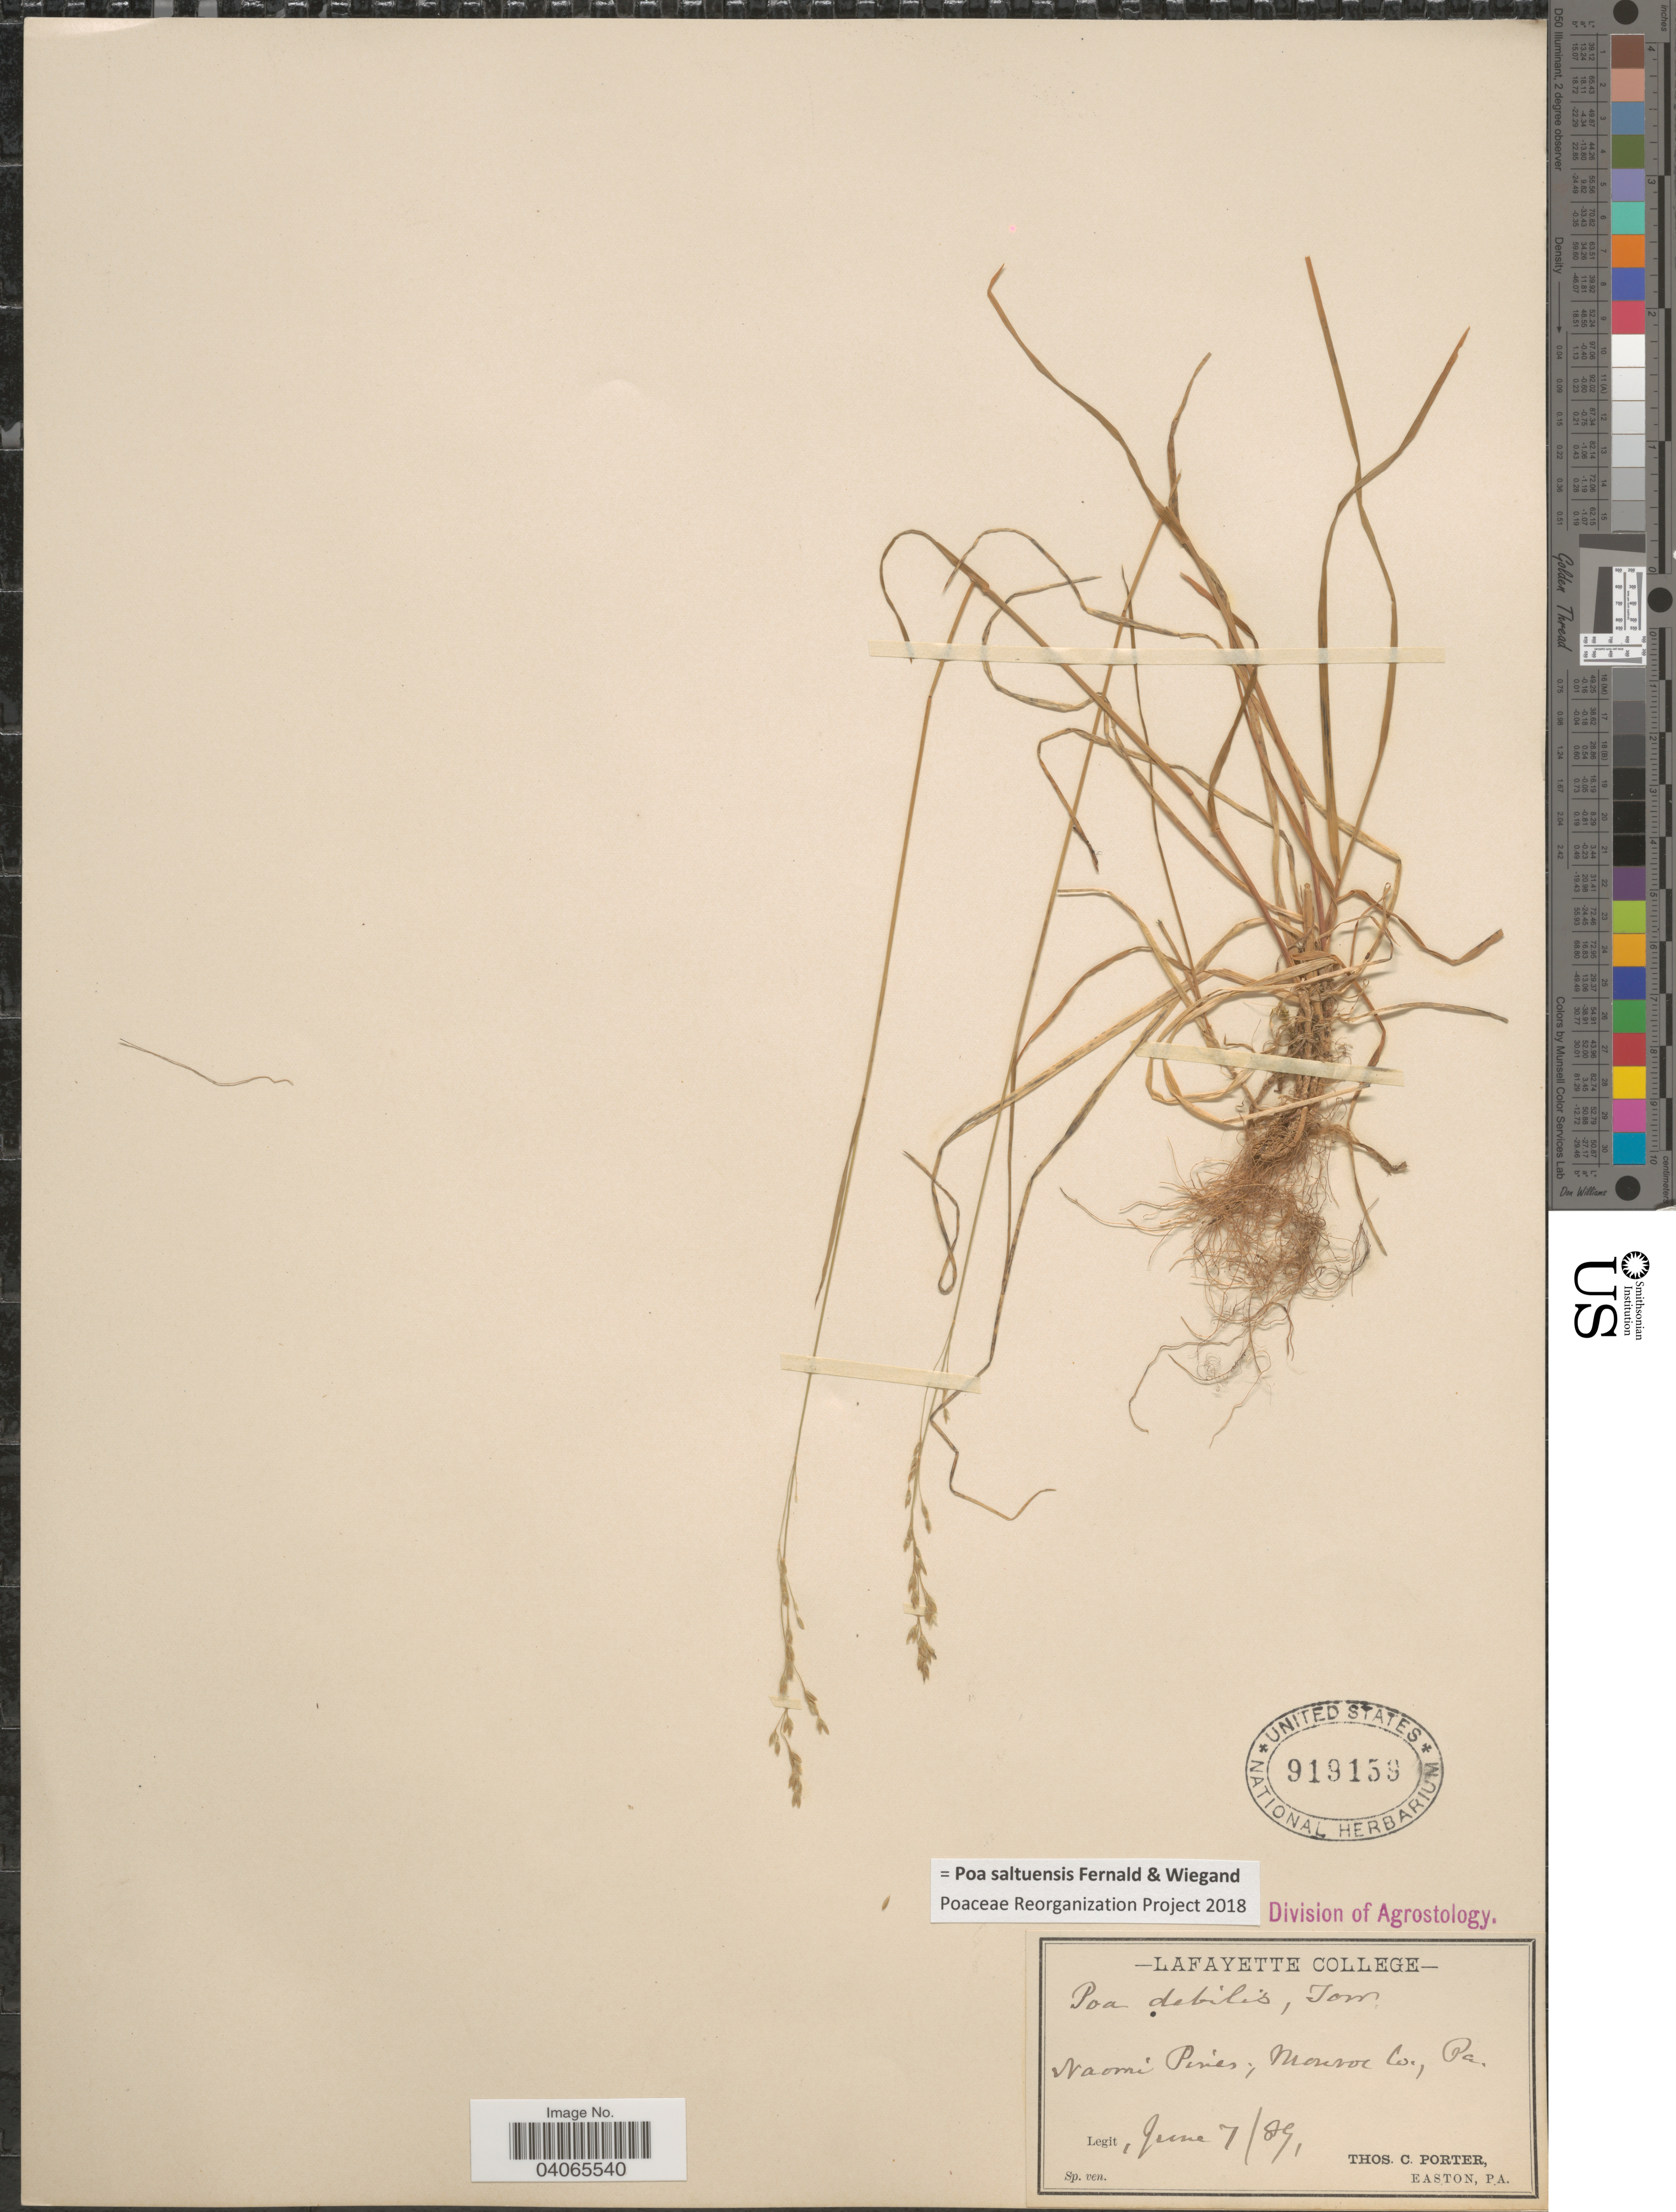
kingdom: Plantae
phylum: Tracheophyta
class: Liliopsida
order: Poales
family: Poaceae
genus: Poa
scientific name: Poa saltuensis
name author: Fernald & Wiegand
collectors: T. Porter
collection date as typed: Transcribed d/m/y: 7/6/89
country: United States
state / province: Pennsylvania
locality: Naomi Pines; Monroe Co.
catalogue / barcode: US 919159